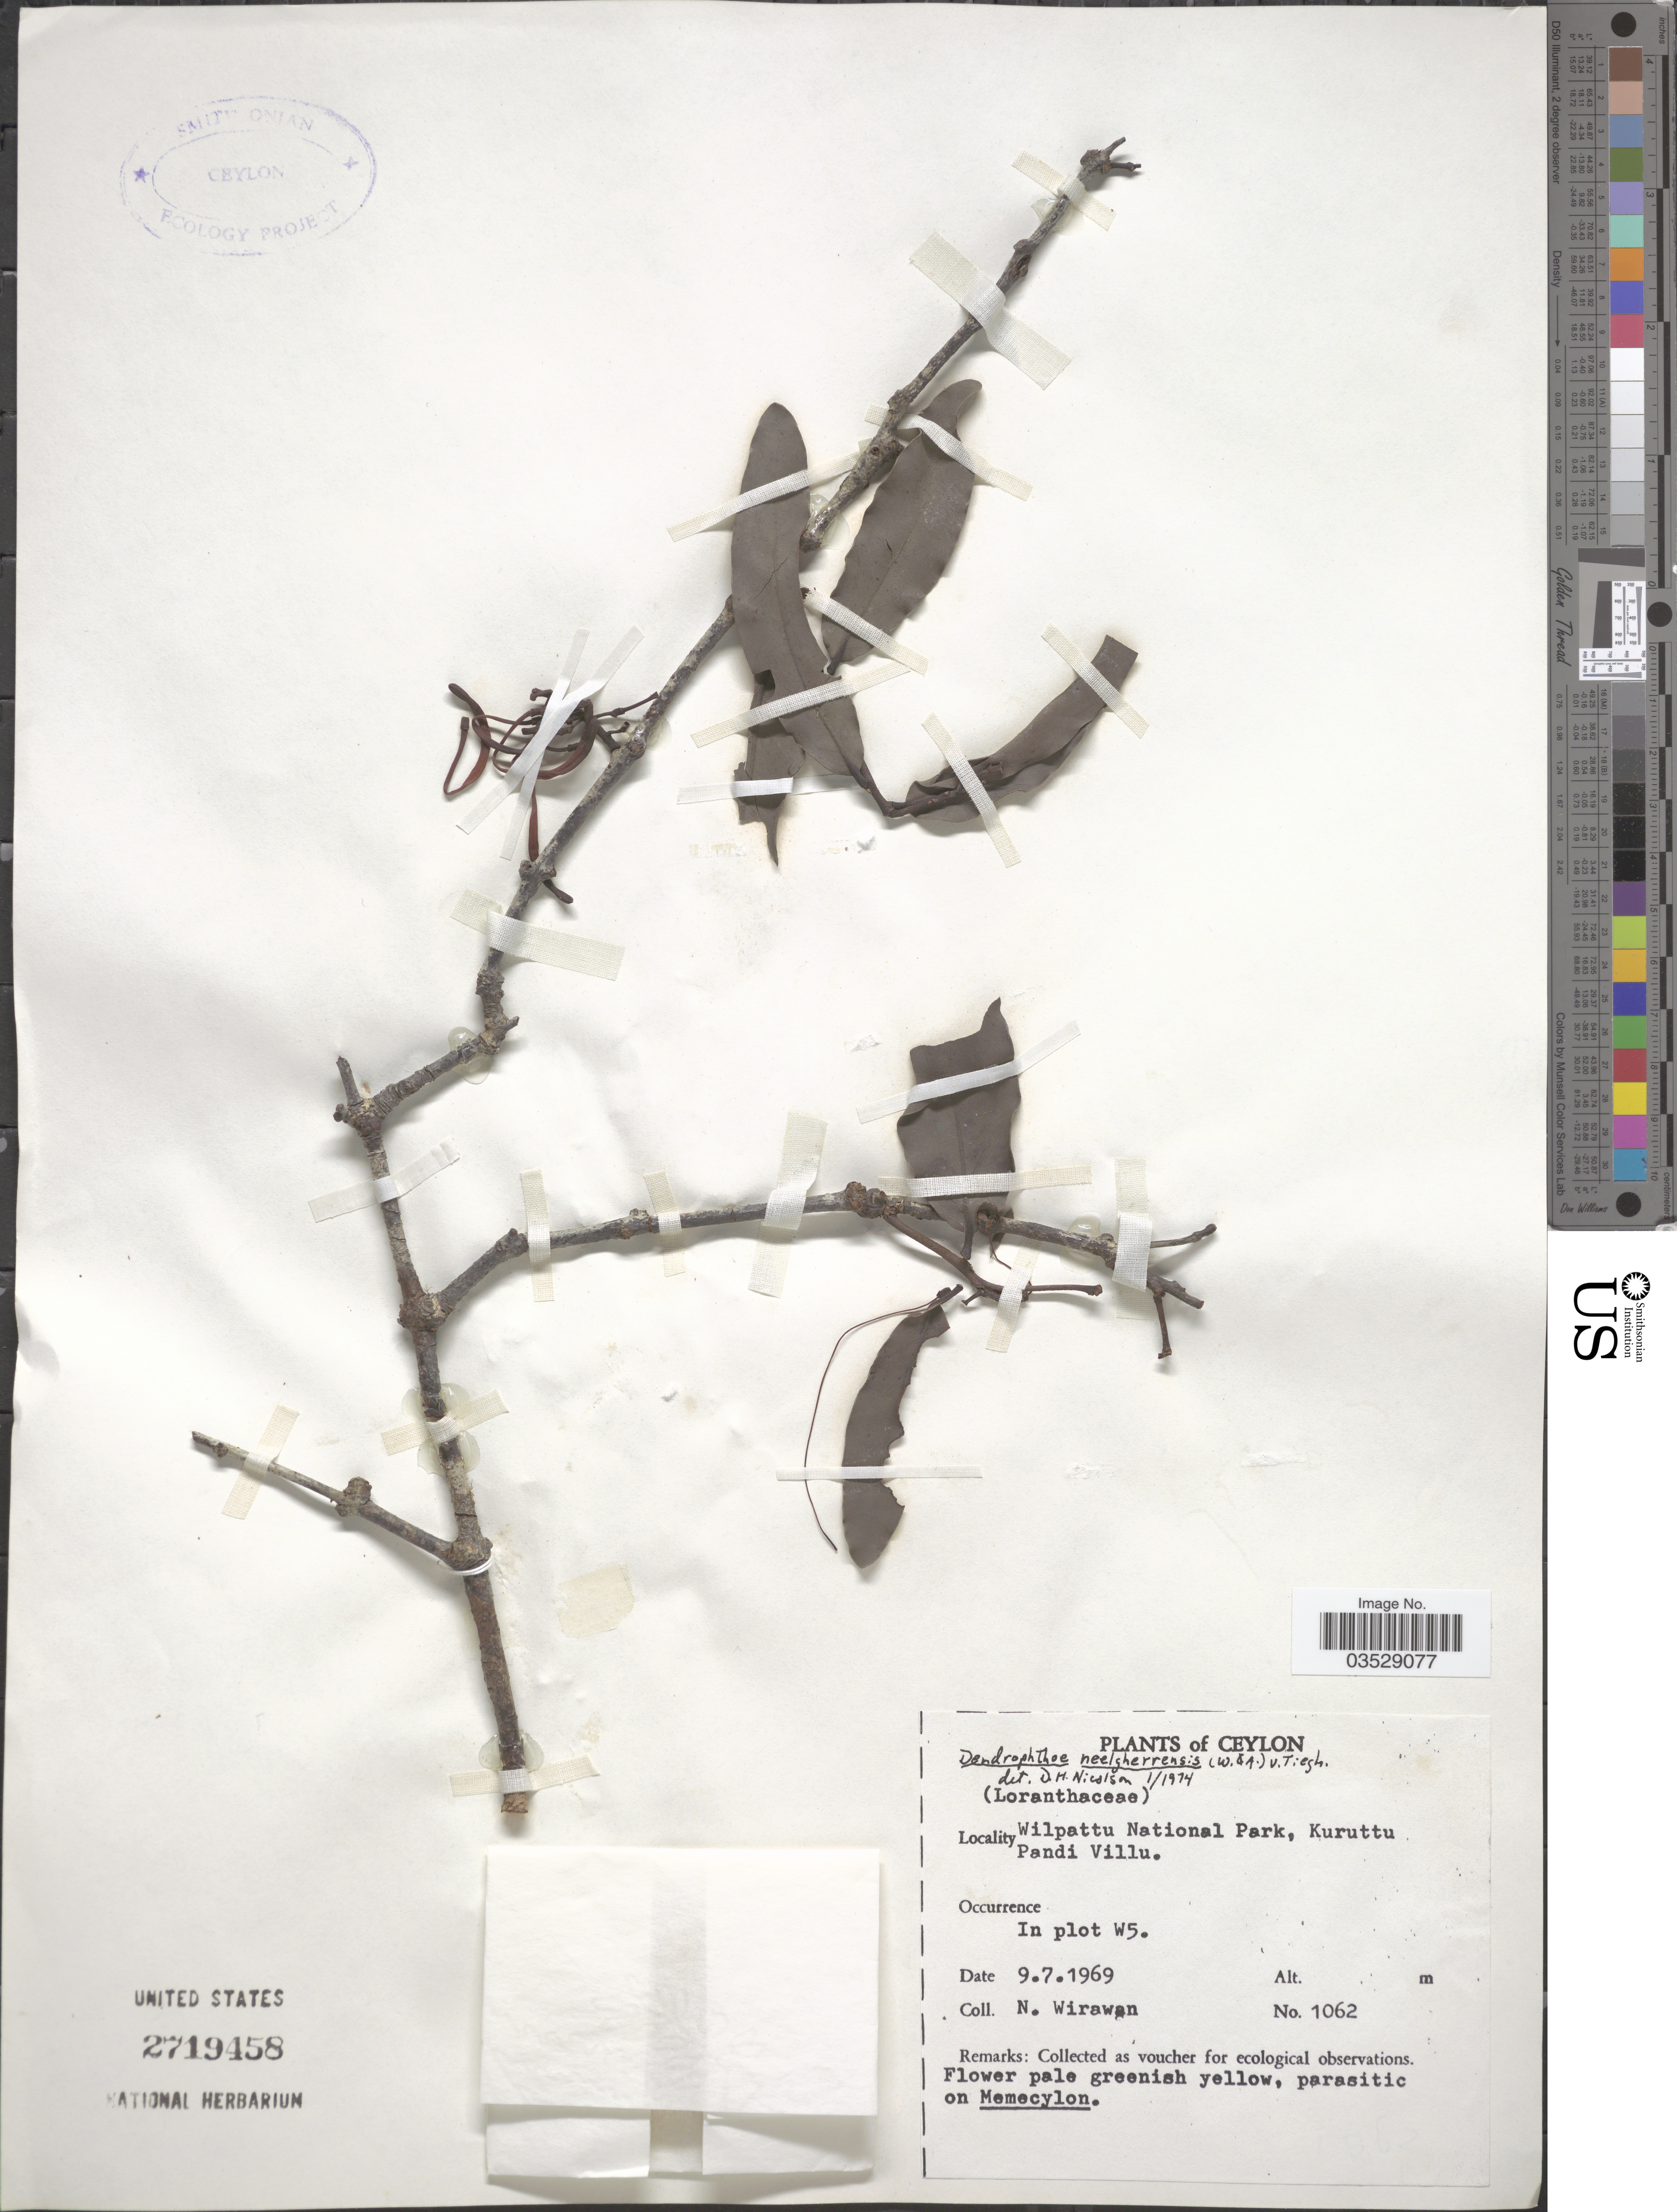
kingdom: Plantae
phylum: Tracheophyta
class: Magnoliopsida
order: Santalales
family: Loranthaceae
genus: Dendrophthoe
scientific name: Dendrophthoe trigona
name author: (Wight & Arn.) Danser ex Santapau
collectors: N. Wirawan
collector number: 1062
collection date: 1969-07-09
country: Sri Lanka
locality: Ceylon. Wilpattu National Park, Kuruttu Pandi Villu. In plot W5.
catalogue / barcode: US 2719458